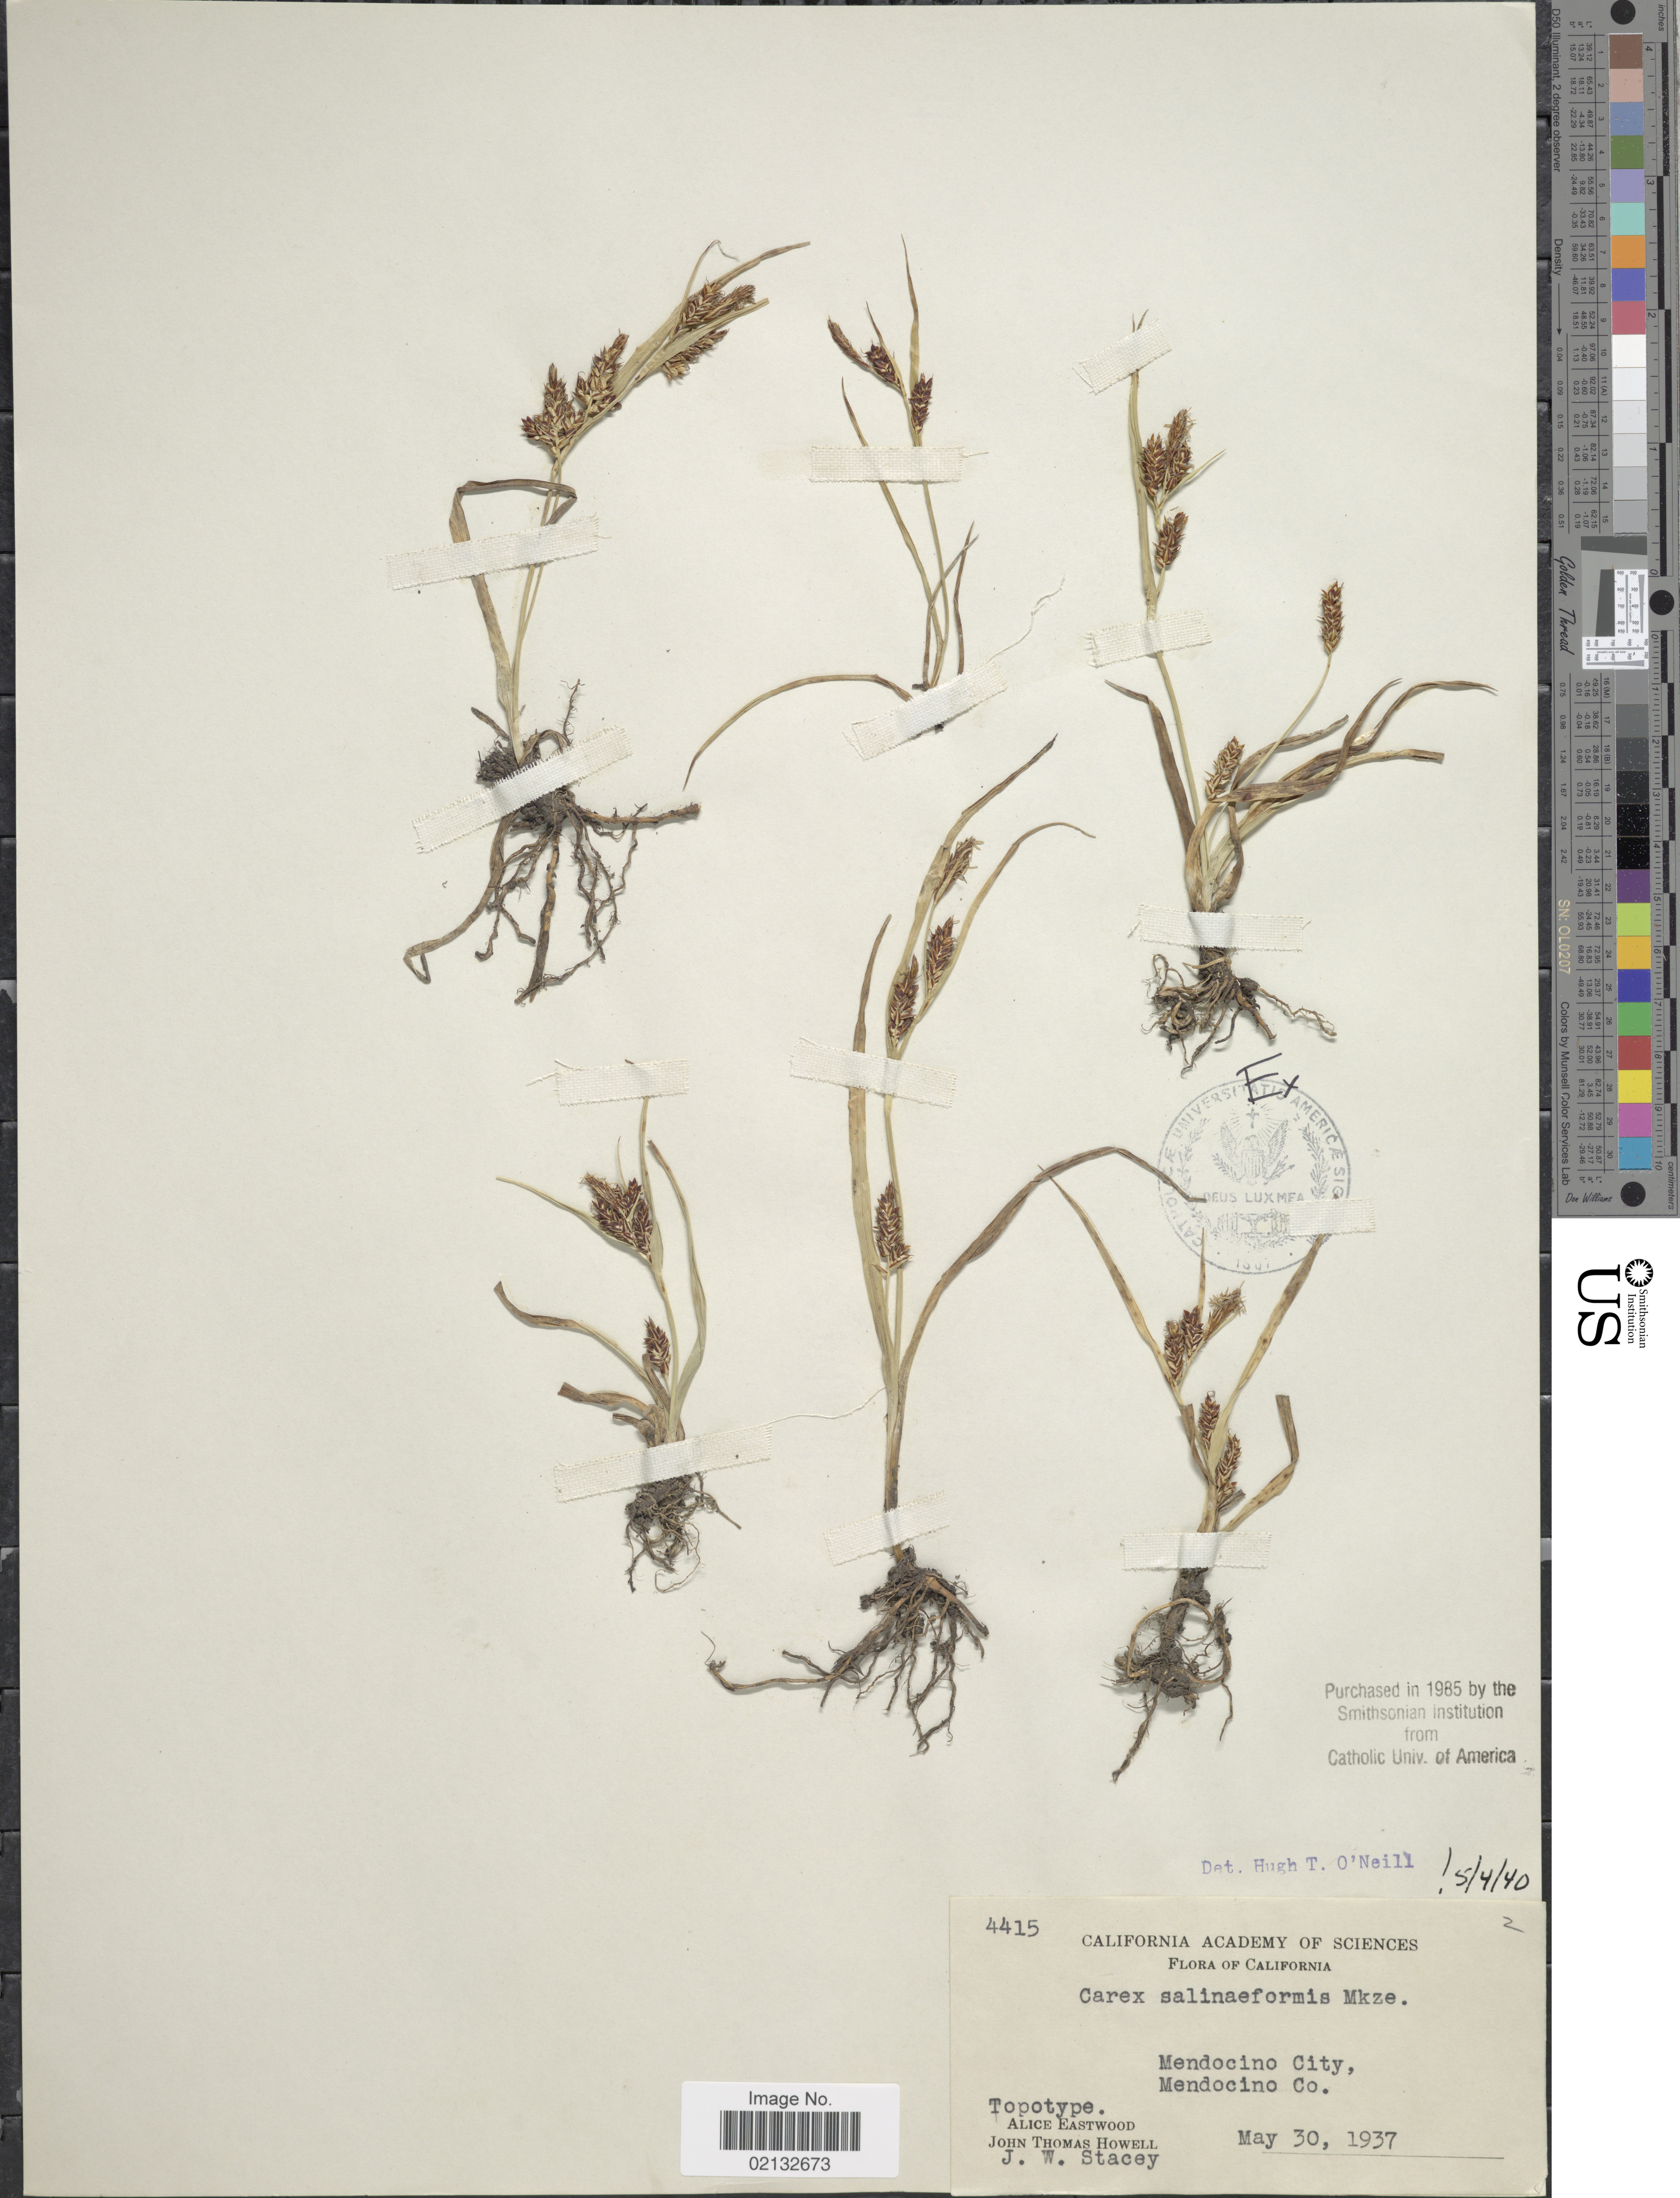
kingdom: Plantae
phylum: Tracheophyta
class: Liliopsida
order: Poales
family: Cyperaceae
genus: Carex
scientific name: Carex saliniformis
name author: Mack.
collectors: A. Eastwood, J. T. Howell & J. W. Stacey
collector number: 4415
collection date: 1937-05-30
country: United States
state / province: California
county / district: Mendocino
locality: Mendocino City, Mendocino Co.